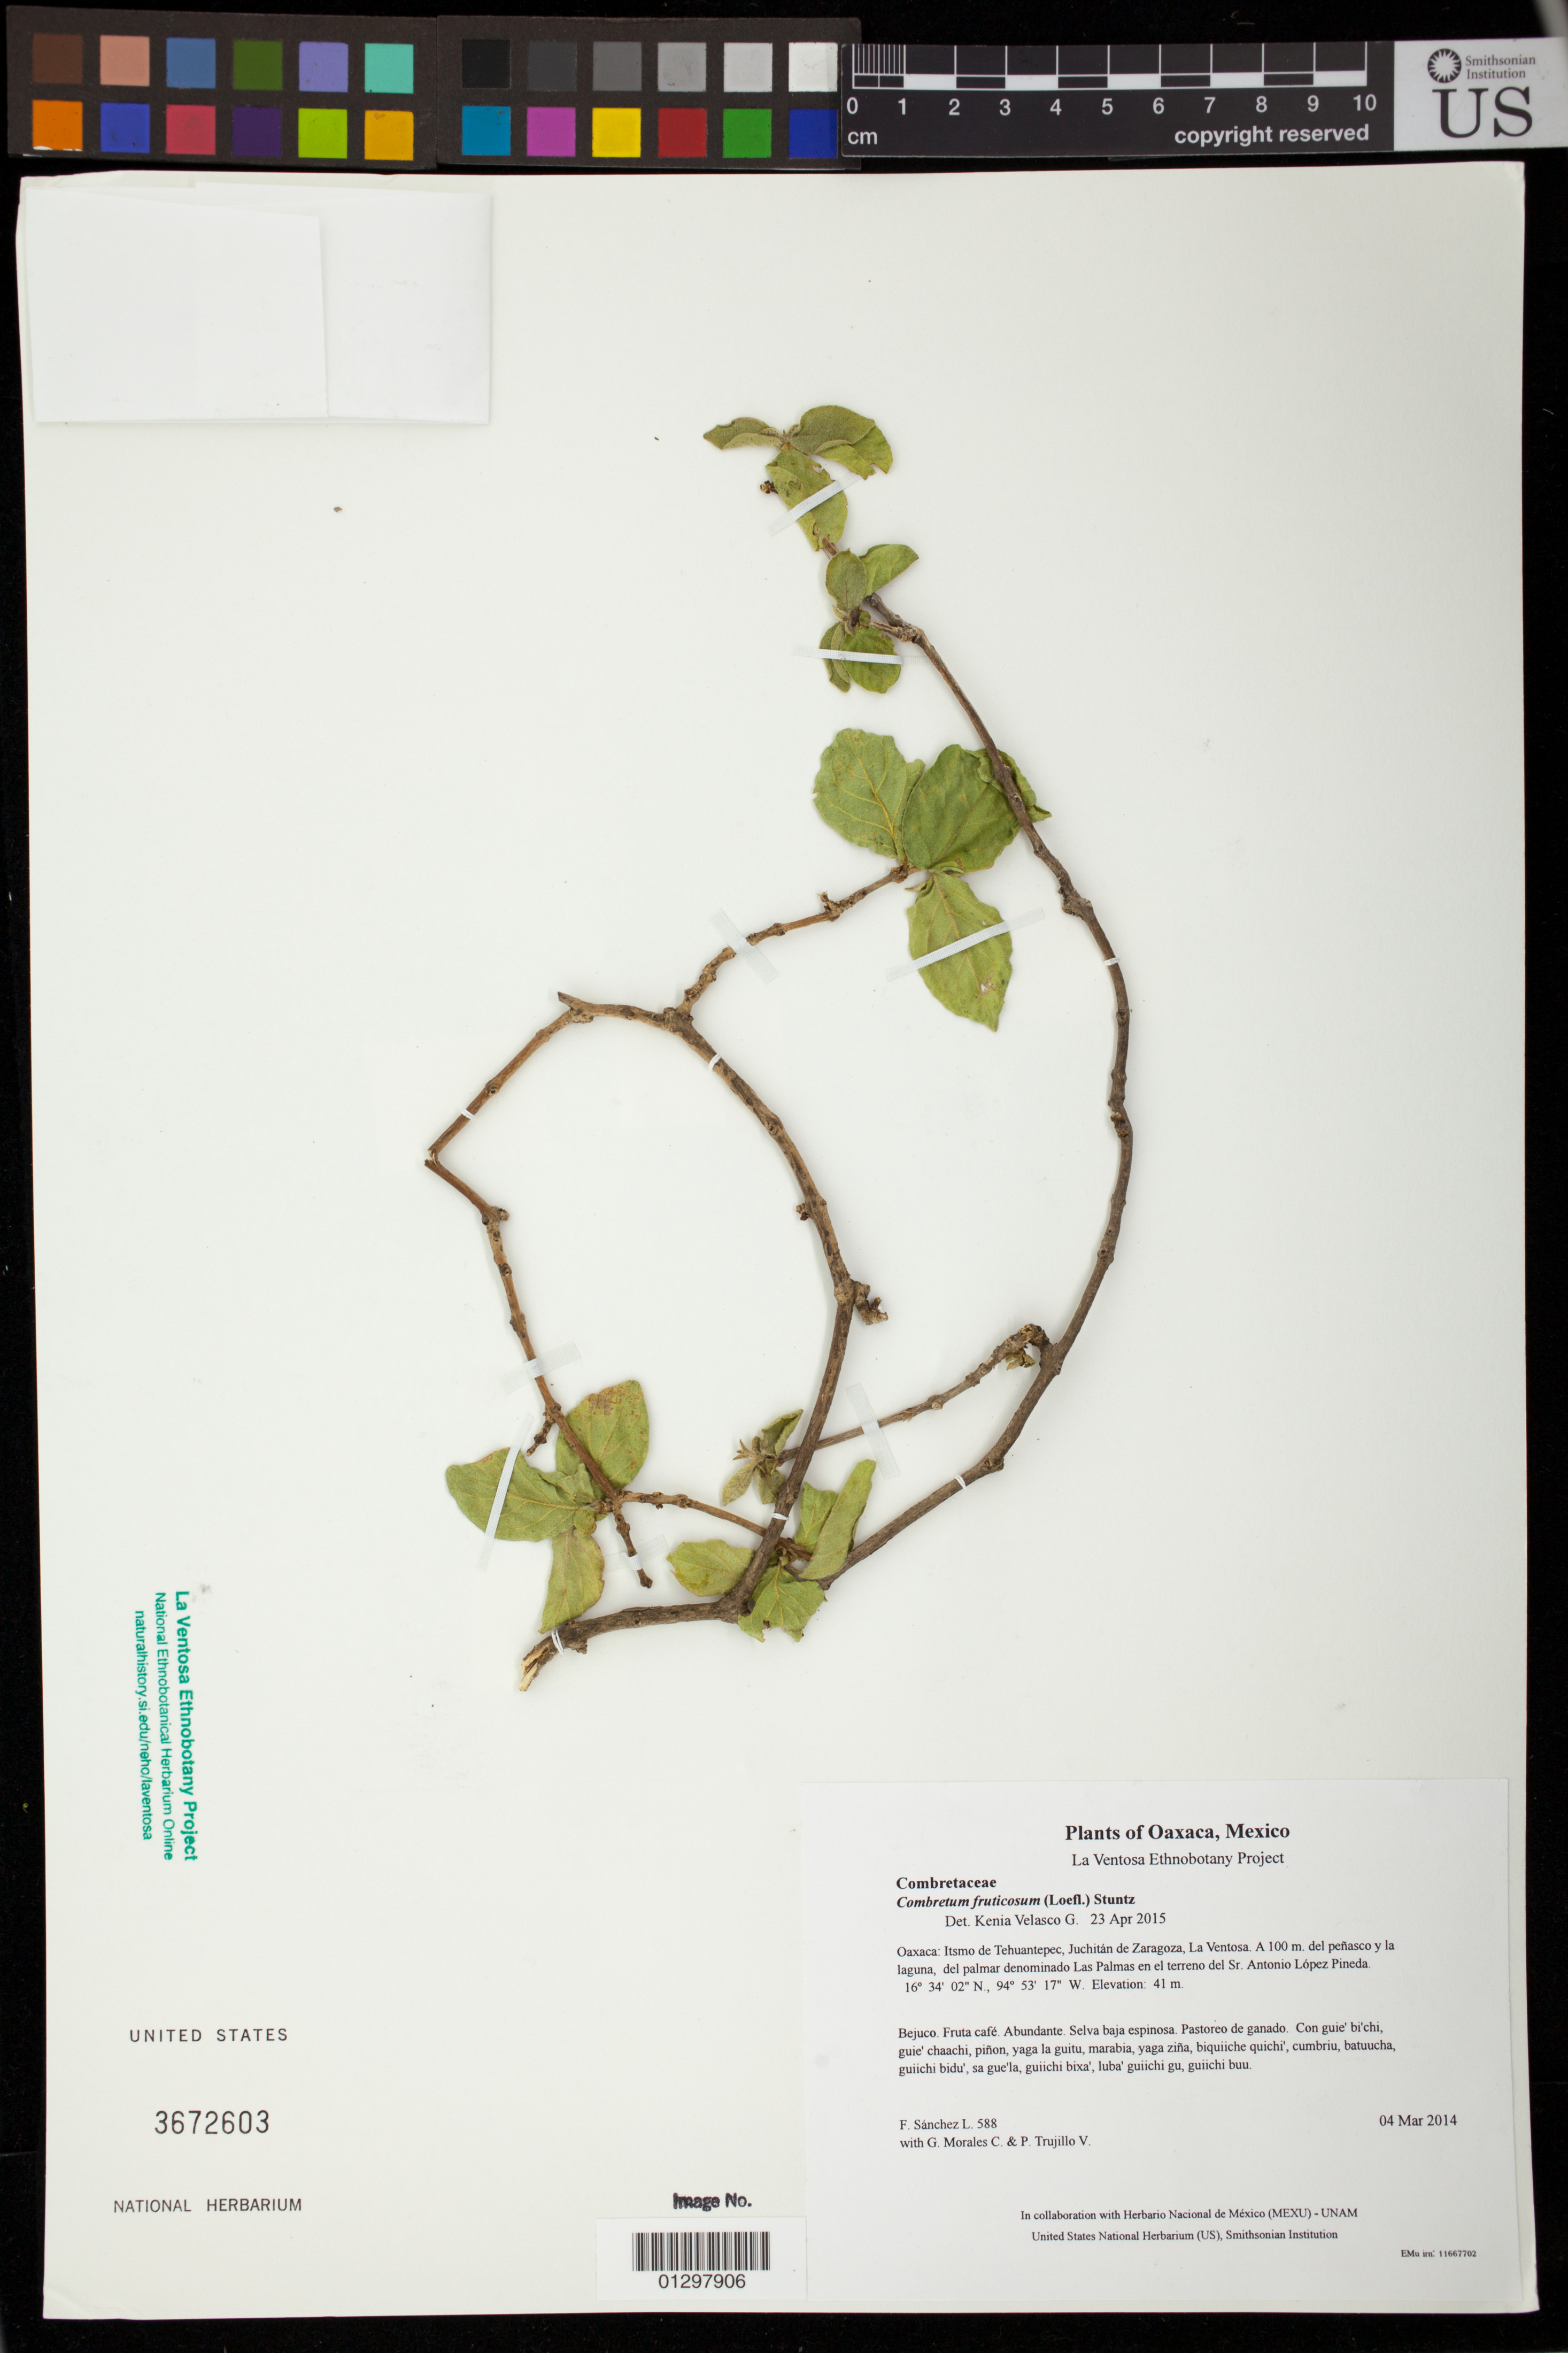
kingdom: Plantae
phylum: Tracheophyta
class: Magnoliopsida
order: Myrtales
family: Combretaceae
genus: Combretum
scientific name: Combretum fruticosum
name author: (Loefl.) Stuntz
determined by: Velasco G., Kenia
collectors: F. Sánchez L., G. Morales C. & P. Trujillo V.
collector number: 588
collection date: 2014-03-04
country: Mexico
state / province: Oaxaca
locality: Itsmo de Tehuantepec, Juchitán de Zaragoza, La Ventosa. A 100 m. del peñasco y la laguna, del palmar denominado Las Palmas en el terreno del Sr. Antonio López Pineda.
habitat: Selva baja espinosa. Pastoreo de ganado.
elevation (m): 41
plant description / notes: MEXU, US; Luba'. Cuaananaxhi namuu. Stale.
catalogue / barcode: US 3672603